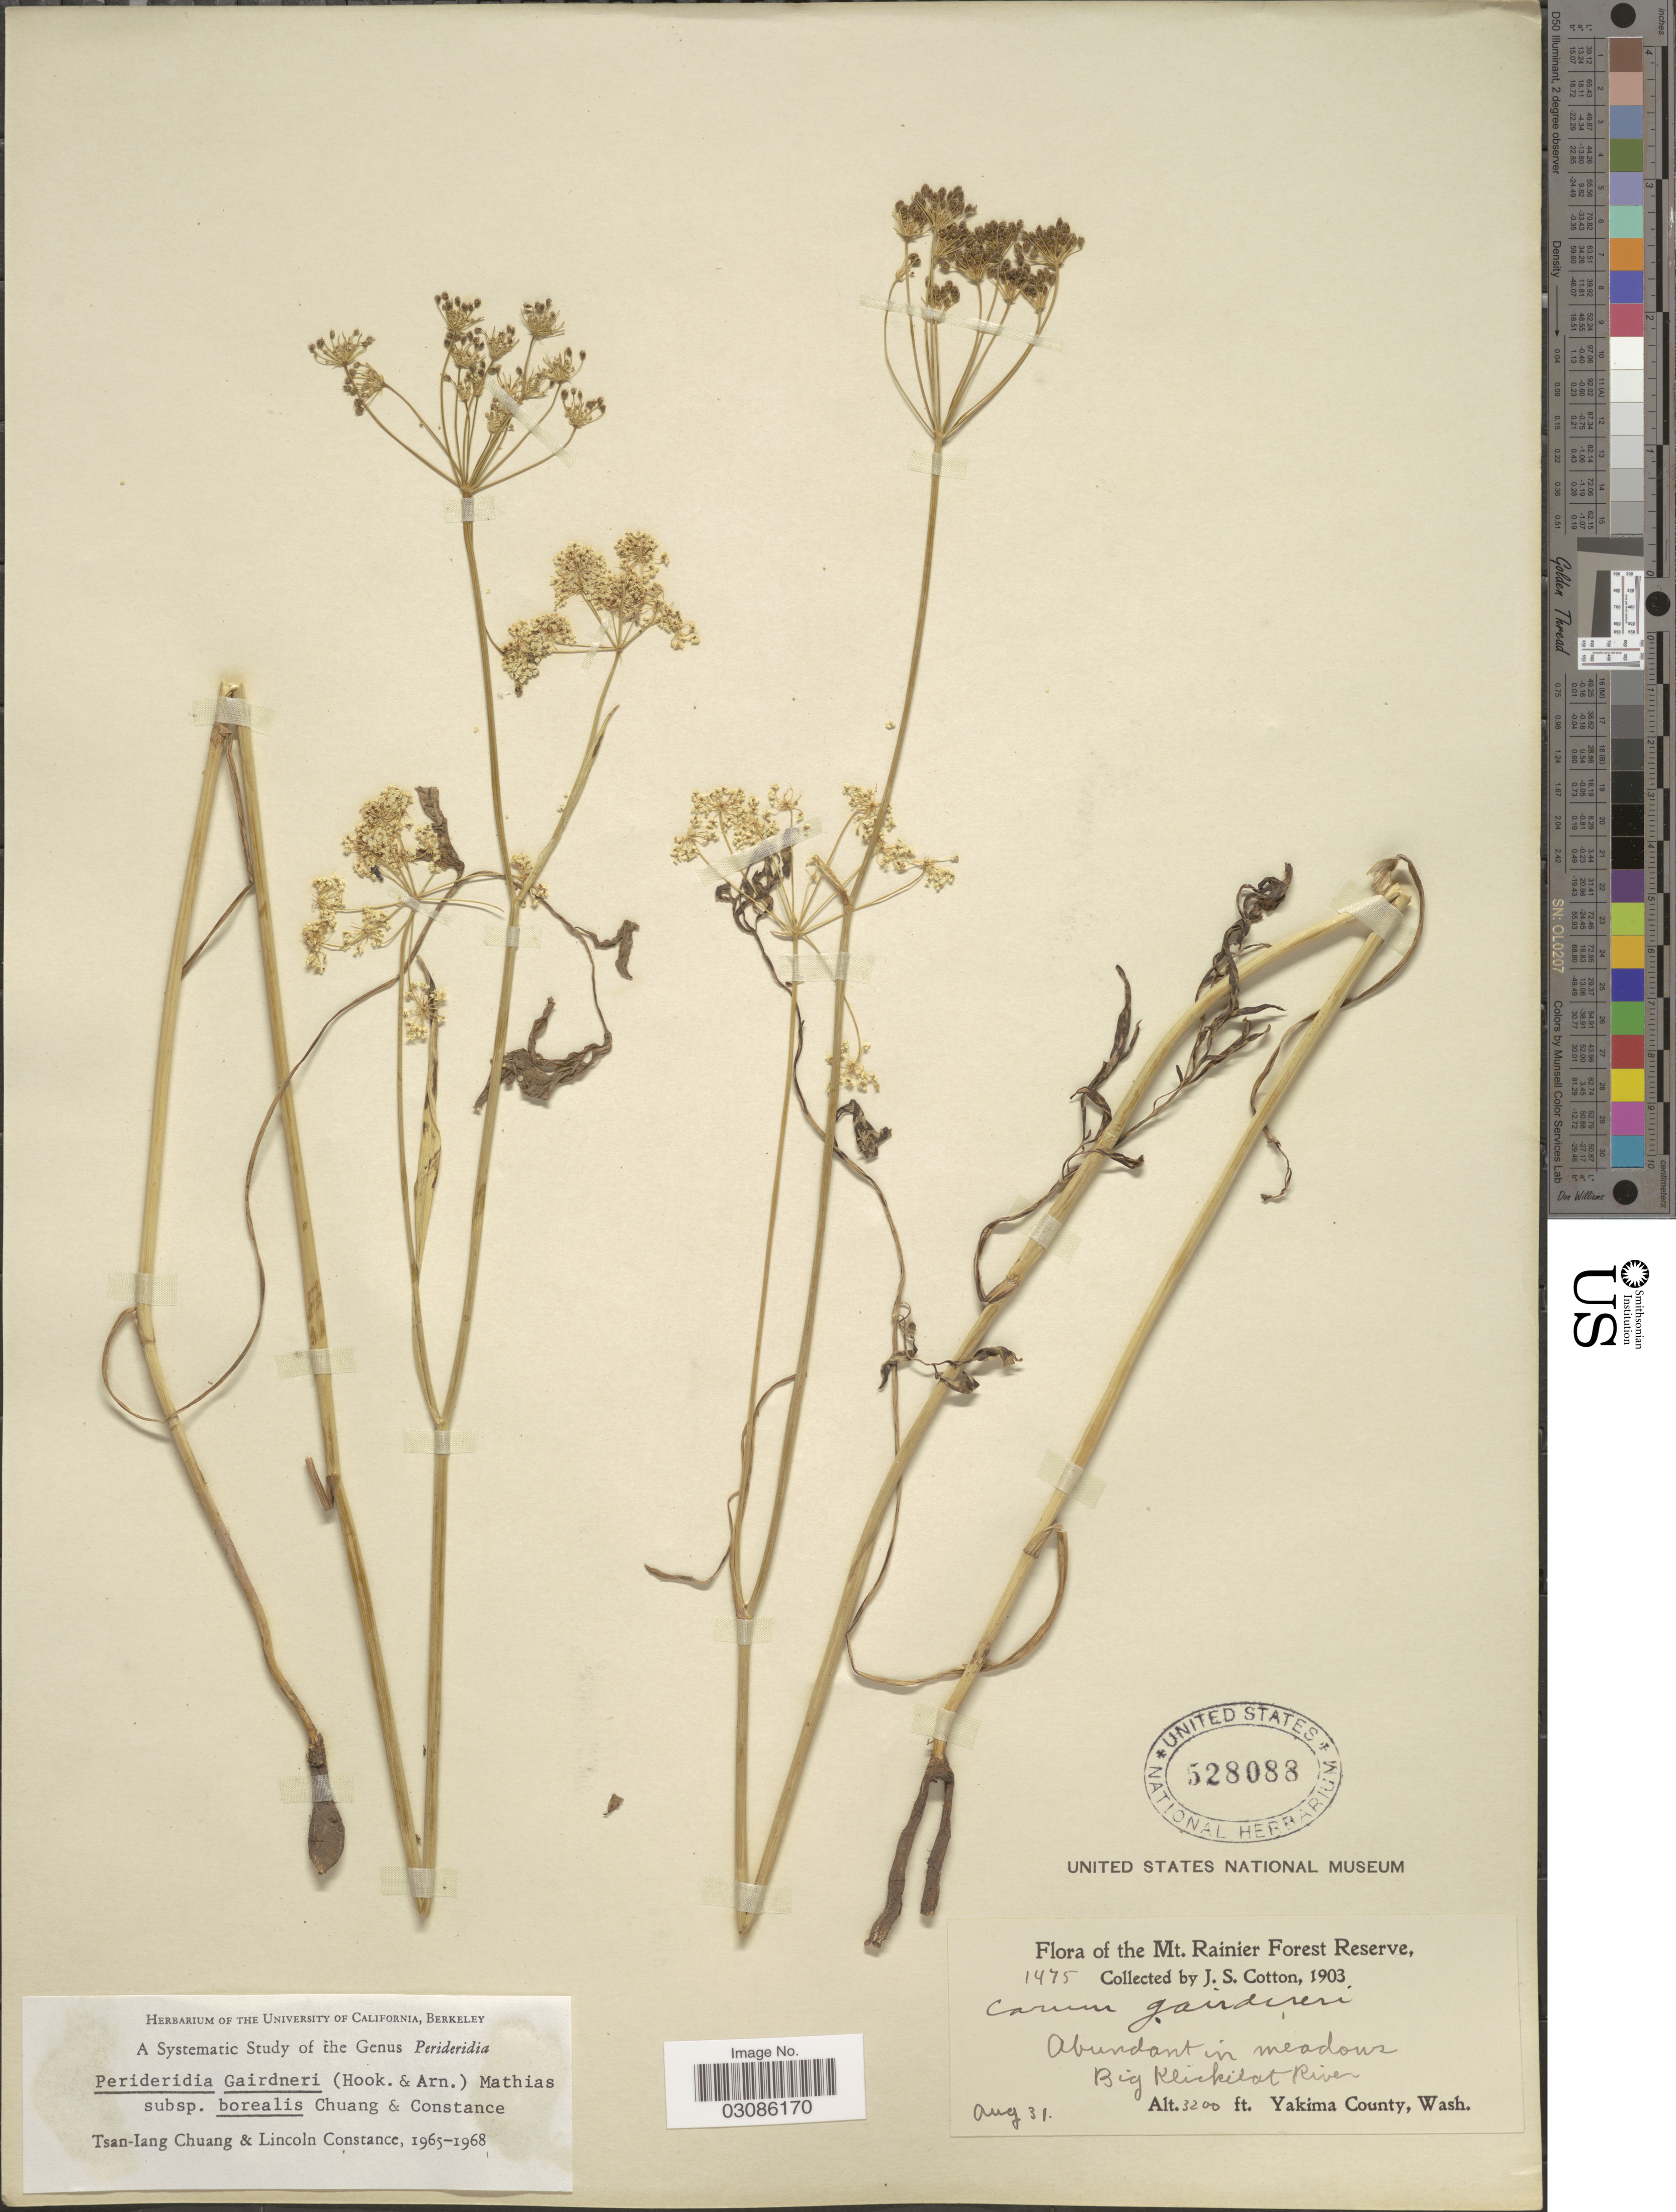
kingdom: Plantae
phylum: Tracheophyta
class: Magnoliopsida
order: Apiales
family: Apiaceae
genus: Perideridia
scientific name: Perideridia gairdneri subsp. borealis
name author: T.I. Chuang & Constance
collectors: J. S. Cotton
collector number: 1475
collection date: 1903-08-31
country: United States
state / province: Washington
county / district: Yakima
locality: Mt. Rainier Forest Reserve, Abundant in meadows Big Klickilat River, Yakima County.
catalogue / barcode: US 528088